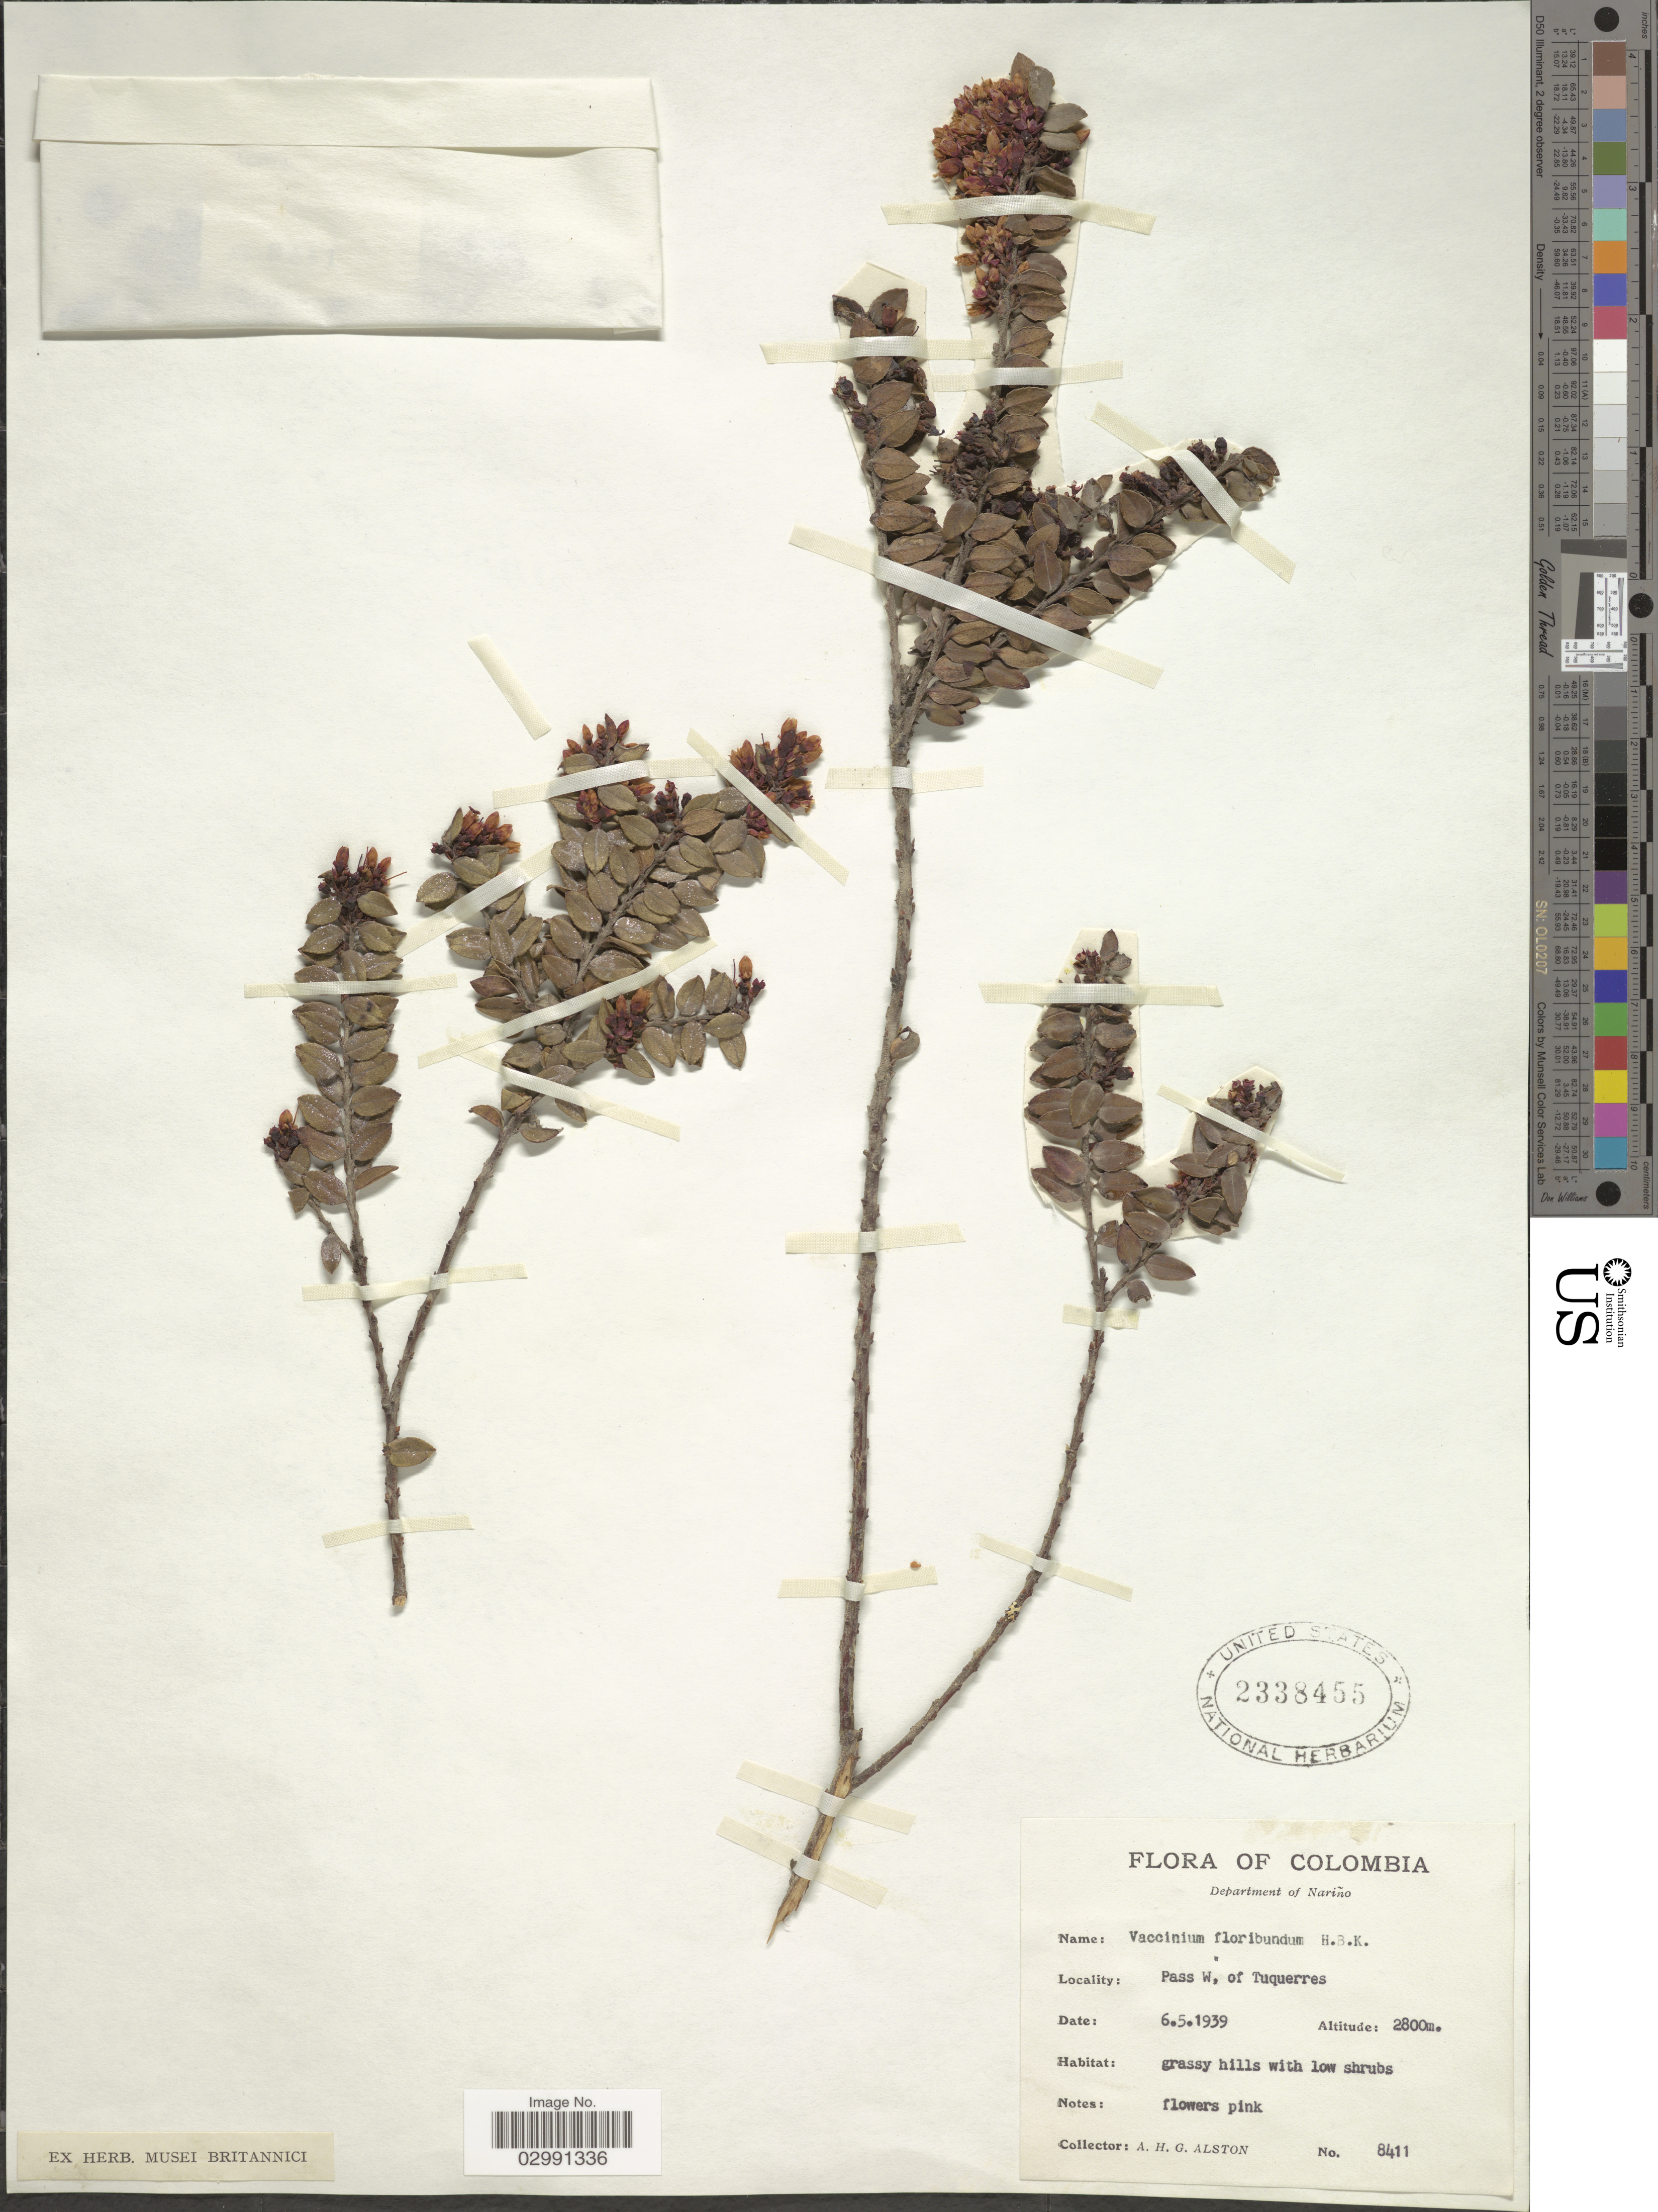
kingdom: Plantae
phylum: Tracheophyta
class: Magnoliopsida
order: Ericales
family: Ericaceae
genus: Vaccinium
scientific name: Vaccinium floribundum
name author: Kunth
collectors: A. H. Alston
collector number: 8411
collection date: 1939-05-06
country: Colombia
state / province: Nariño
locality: Department of Nariño. Pass W, of Tuquerres.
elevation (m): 2800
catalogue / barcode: US 2338455